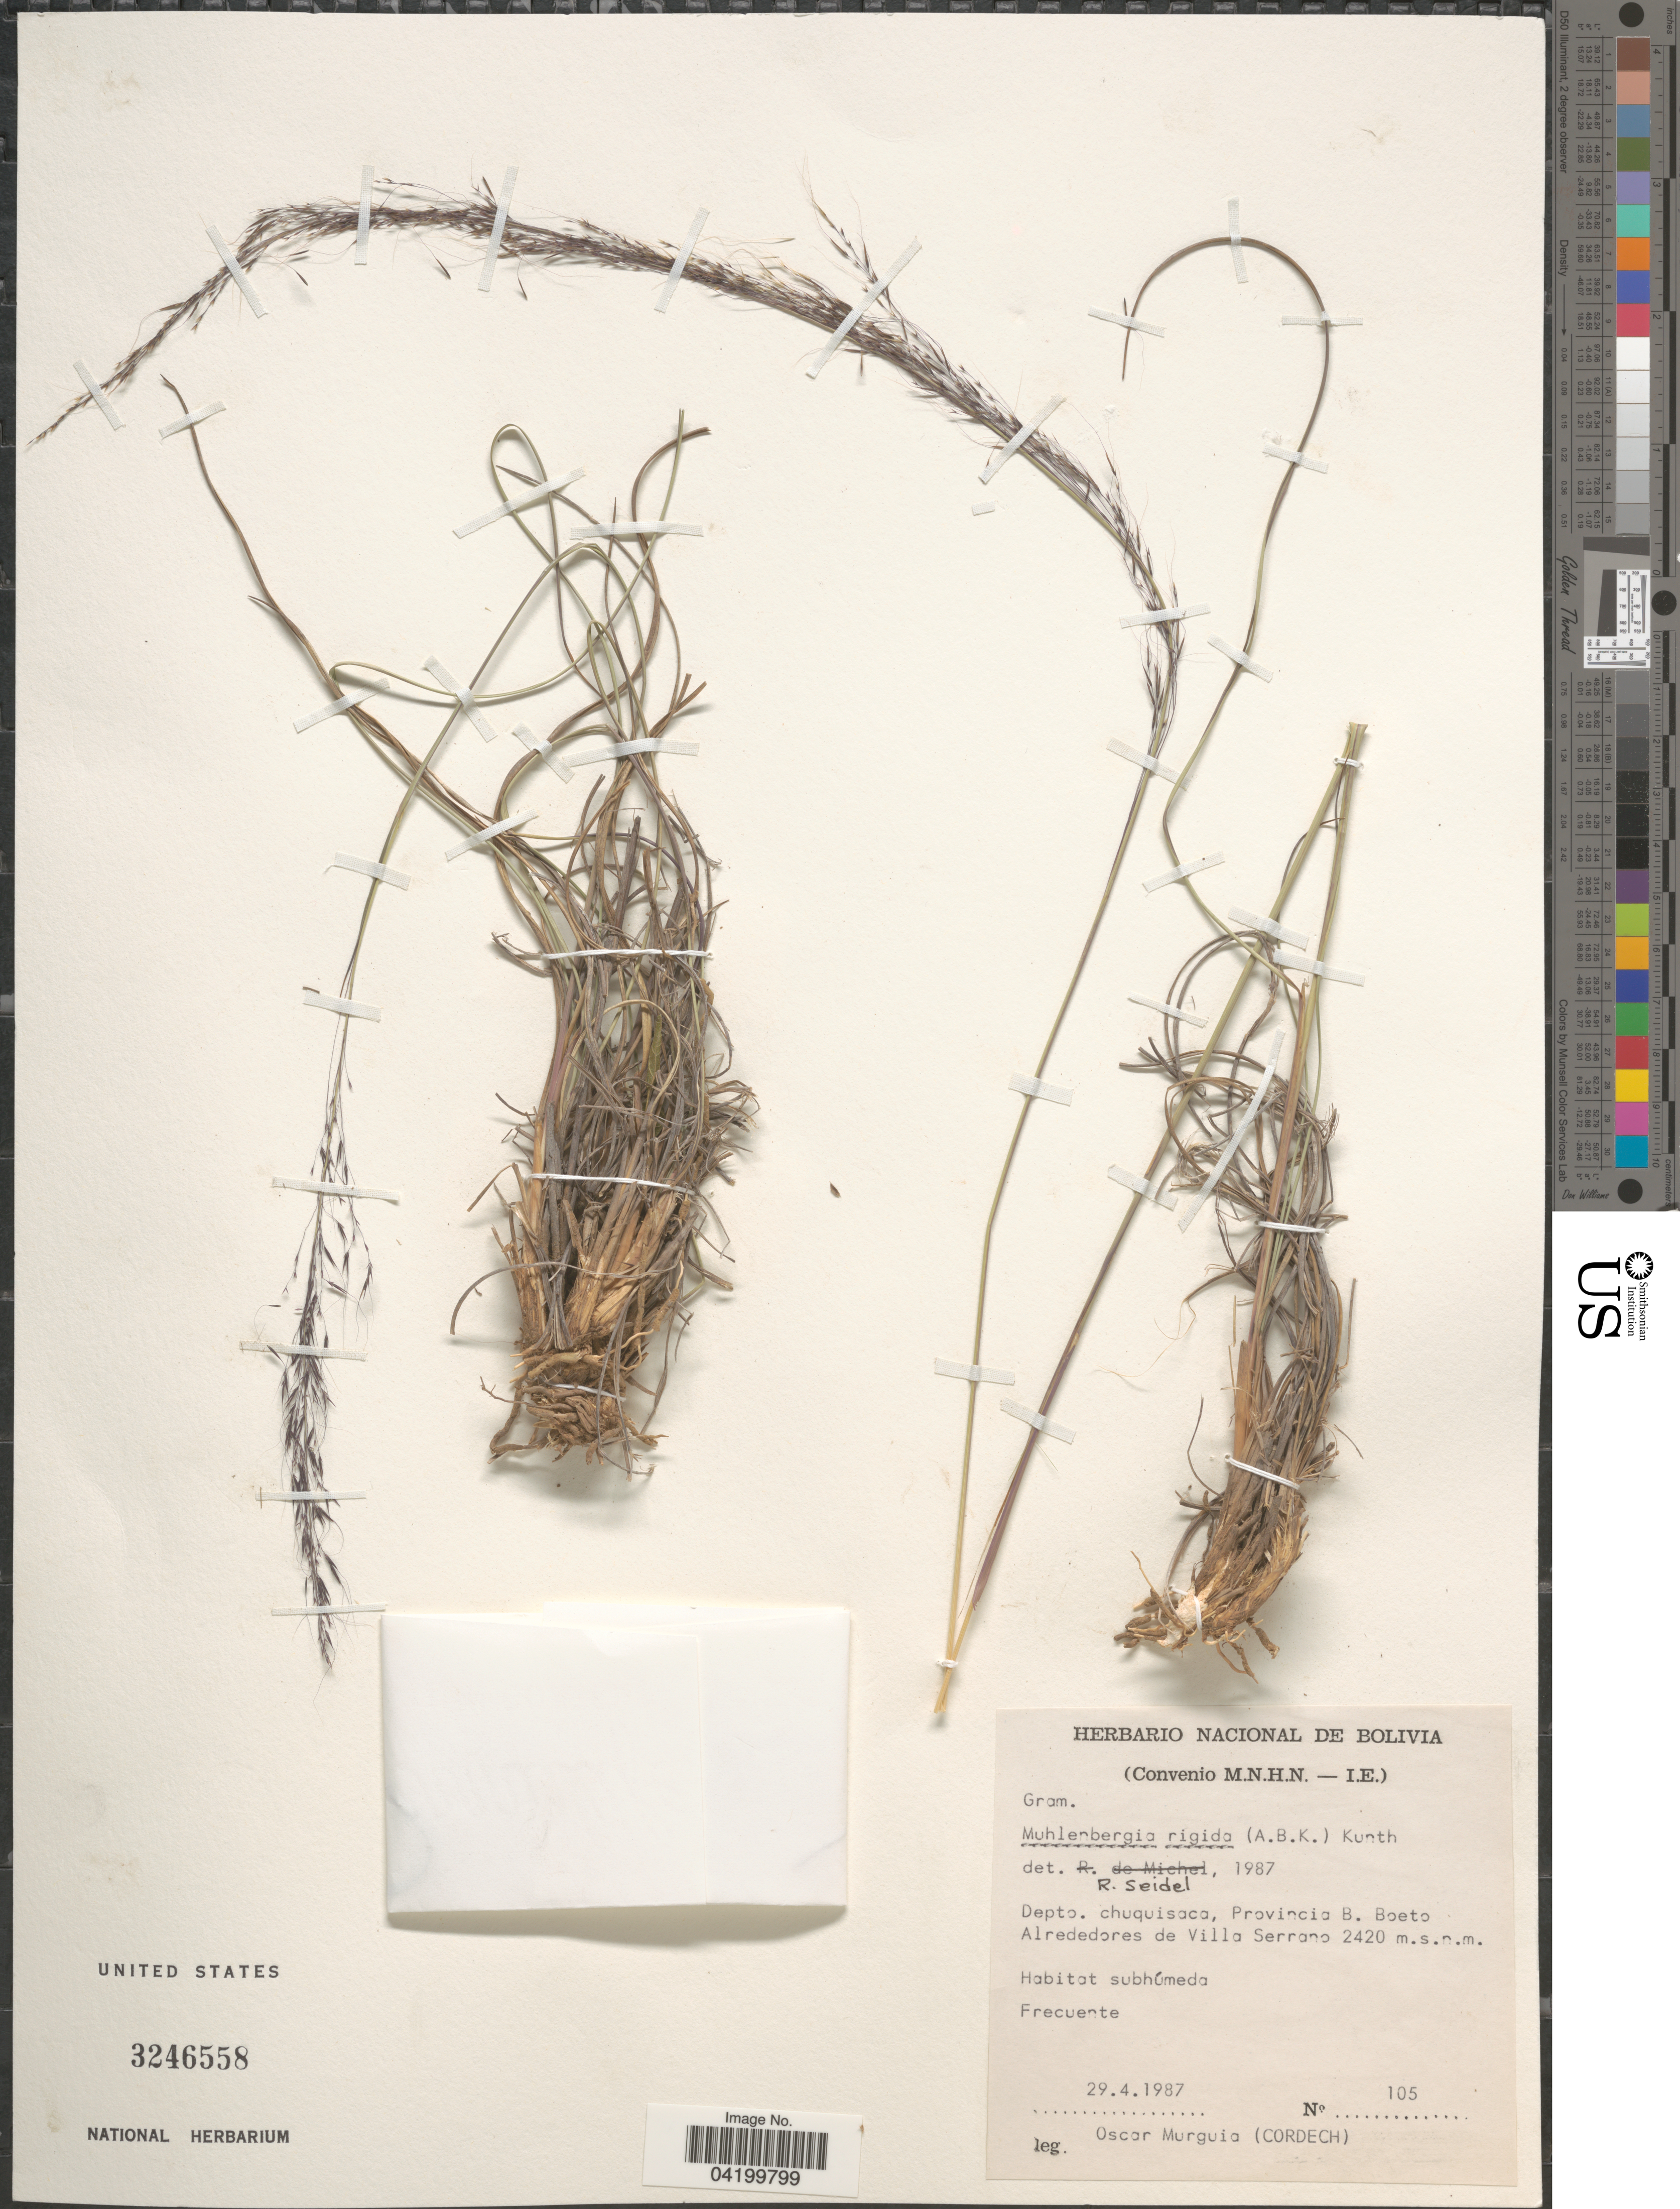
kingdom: Plantae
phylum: Tracheophyta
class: Liliopsida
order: Poales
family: Poaceae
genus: Muhlenbergia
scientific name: Muhlenbergia rigida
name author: (Kunth) Kunth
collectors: O. Murguia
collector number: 105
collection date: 1987-04-29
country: Bolivia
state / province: Chuquisaca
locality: Depto. chuquisaca, Provincia B. Boeto Alrededores de Villa Serrano.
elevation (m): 2420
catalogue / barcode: US 3246558